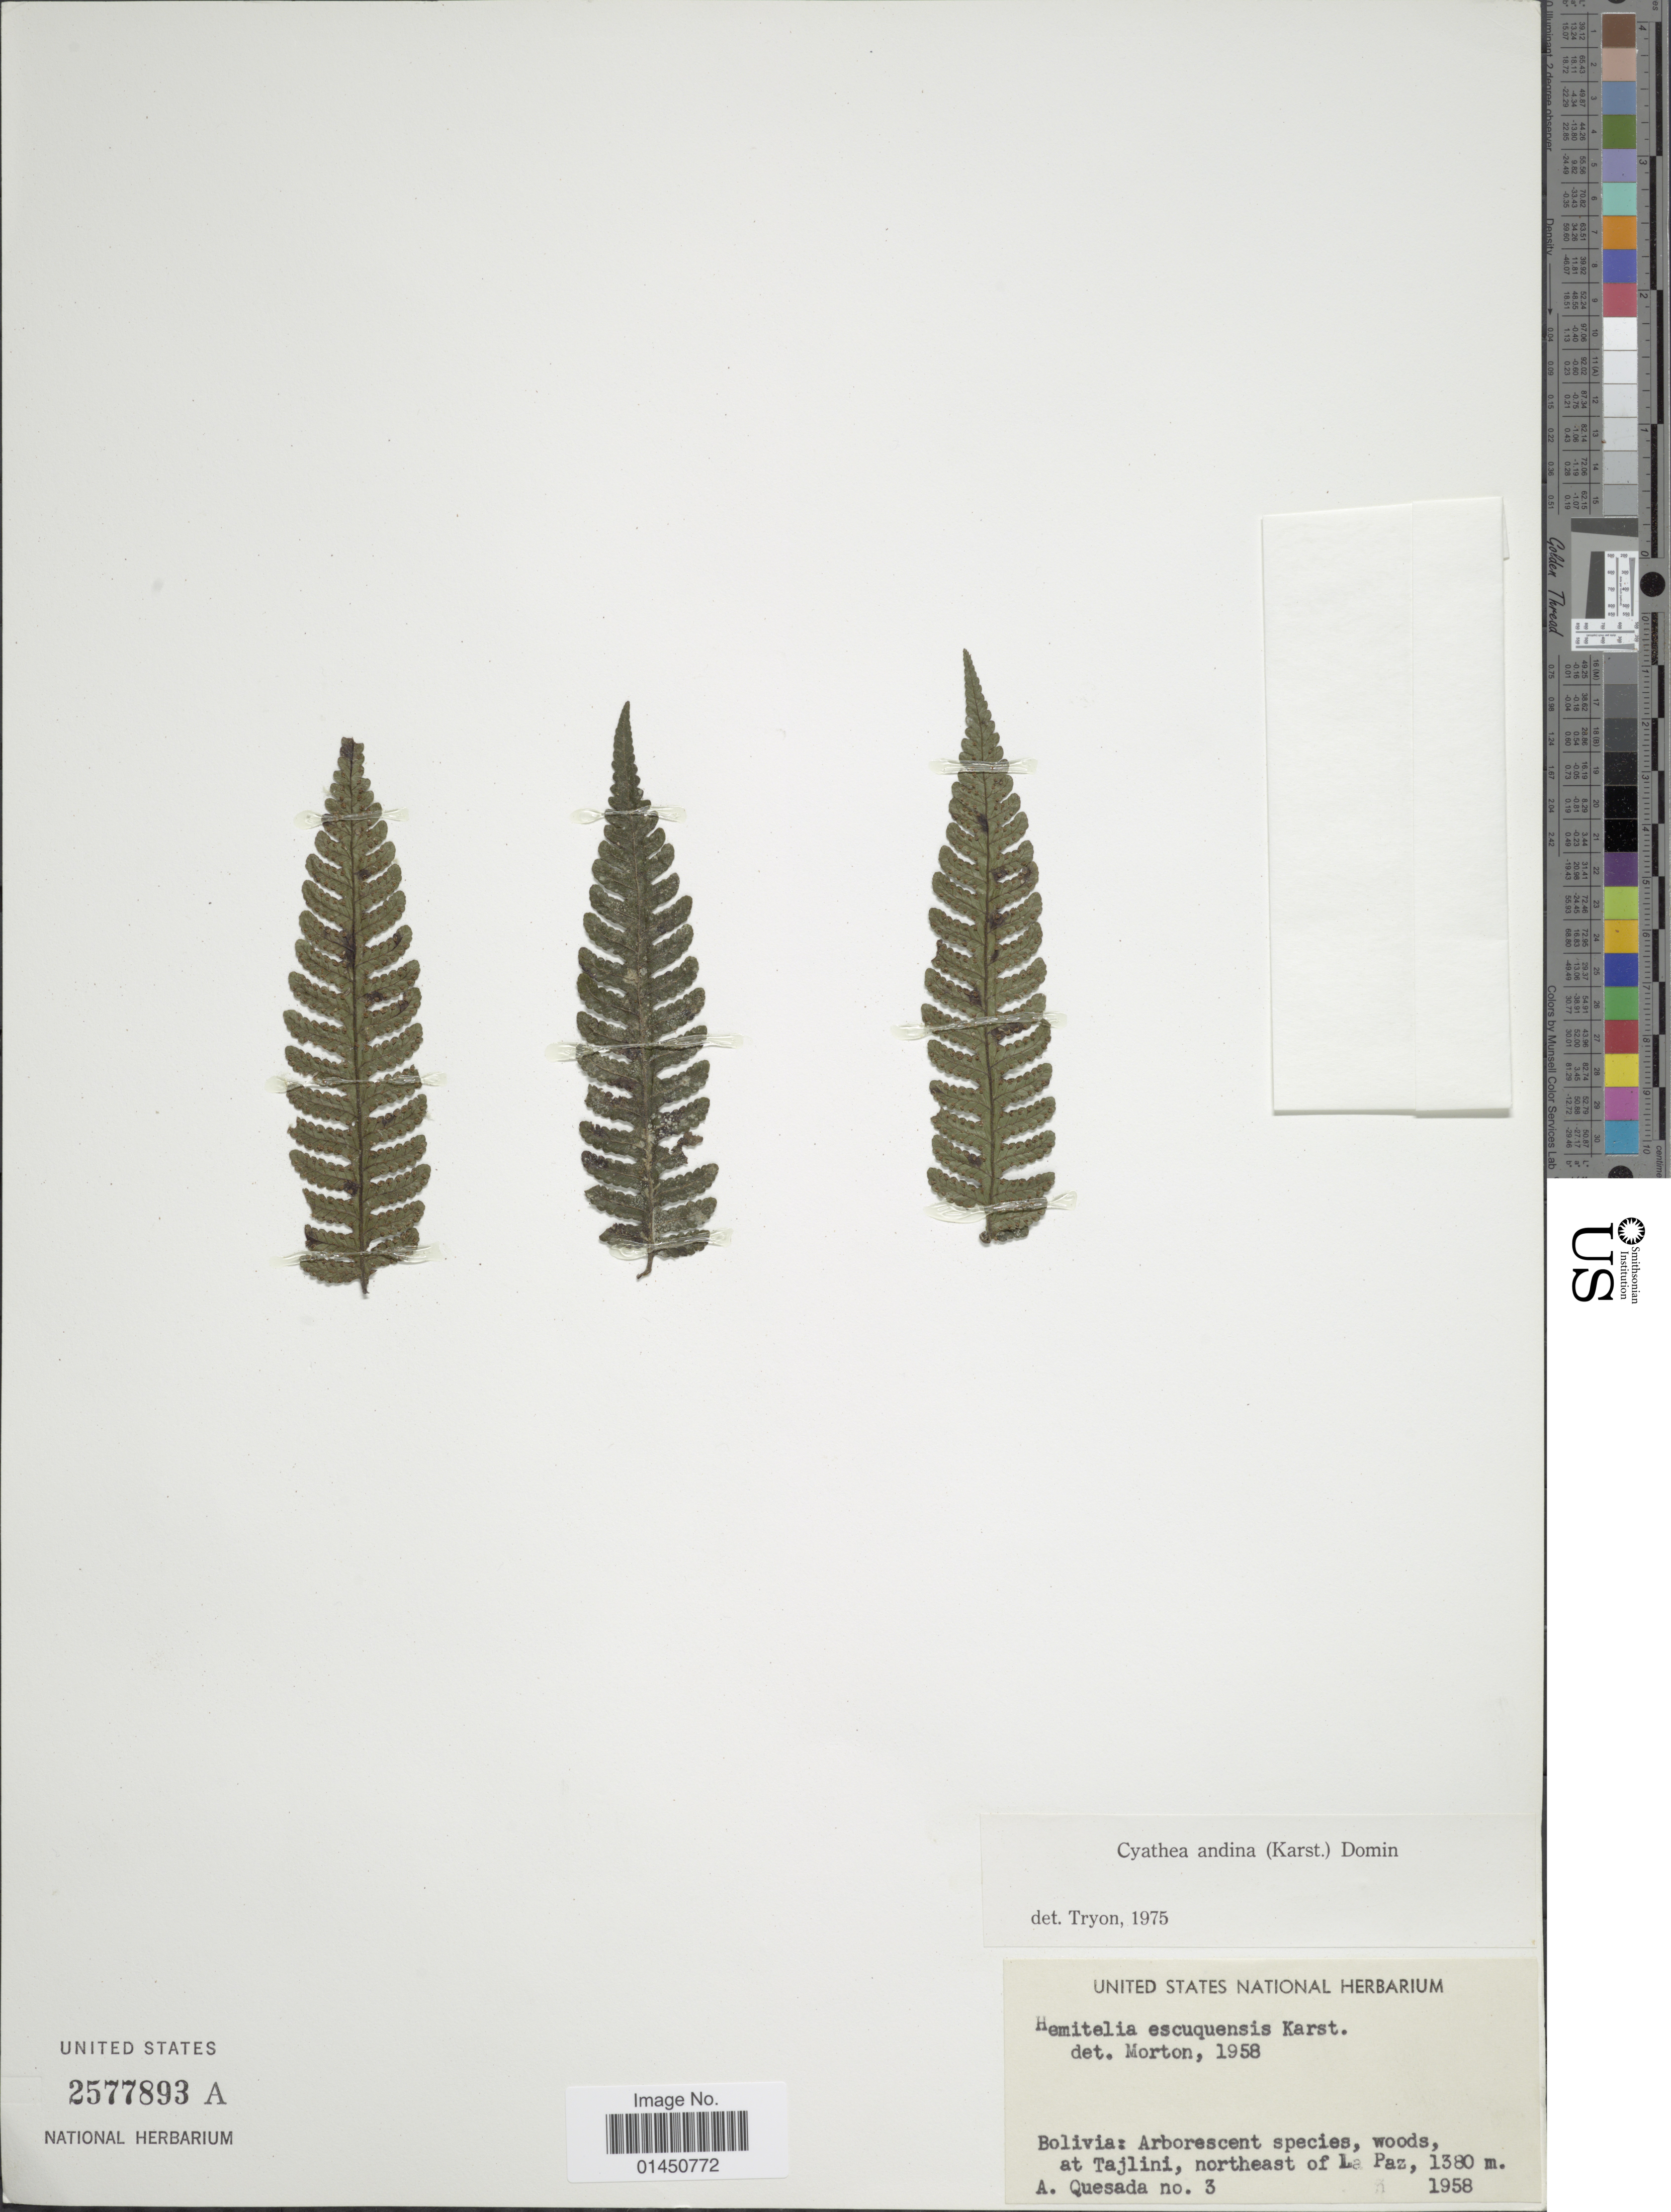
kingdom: Plantae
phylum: Tracheophyta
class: Polypodiopsida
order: Cyatheales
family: Cyatheaceae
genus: Cyathea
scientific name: Cyathea andina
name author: Domin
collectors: A. Quesada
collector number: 3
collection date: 1958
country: Bolivia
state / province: La Paz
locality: Woods at Tajlini, northeast of La Paz.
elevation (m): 1380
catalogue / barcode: US 257893A